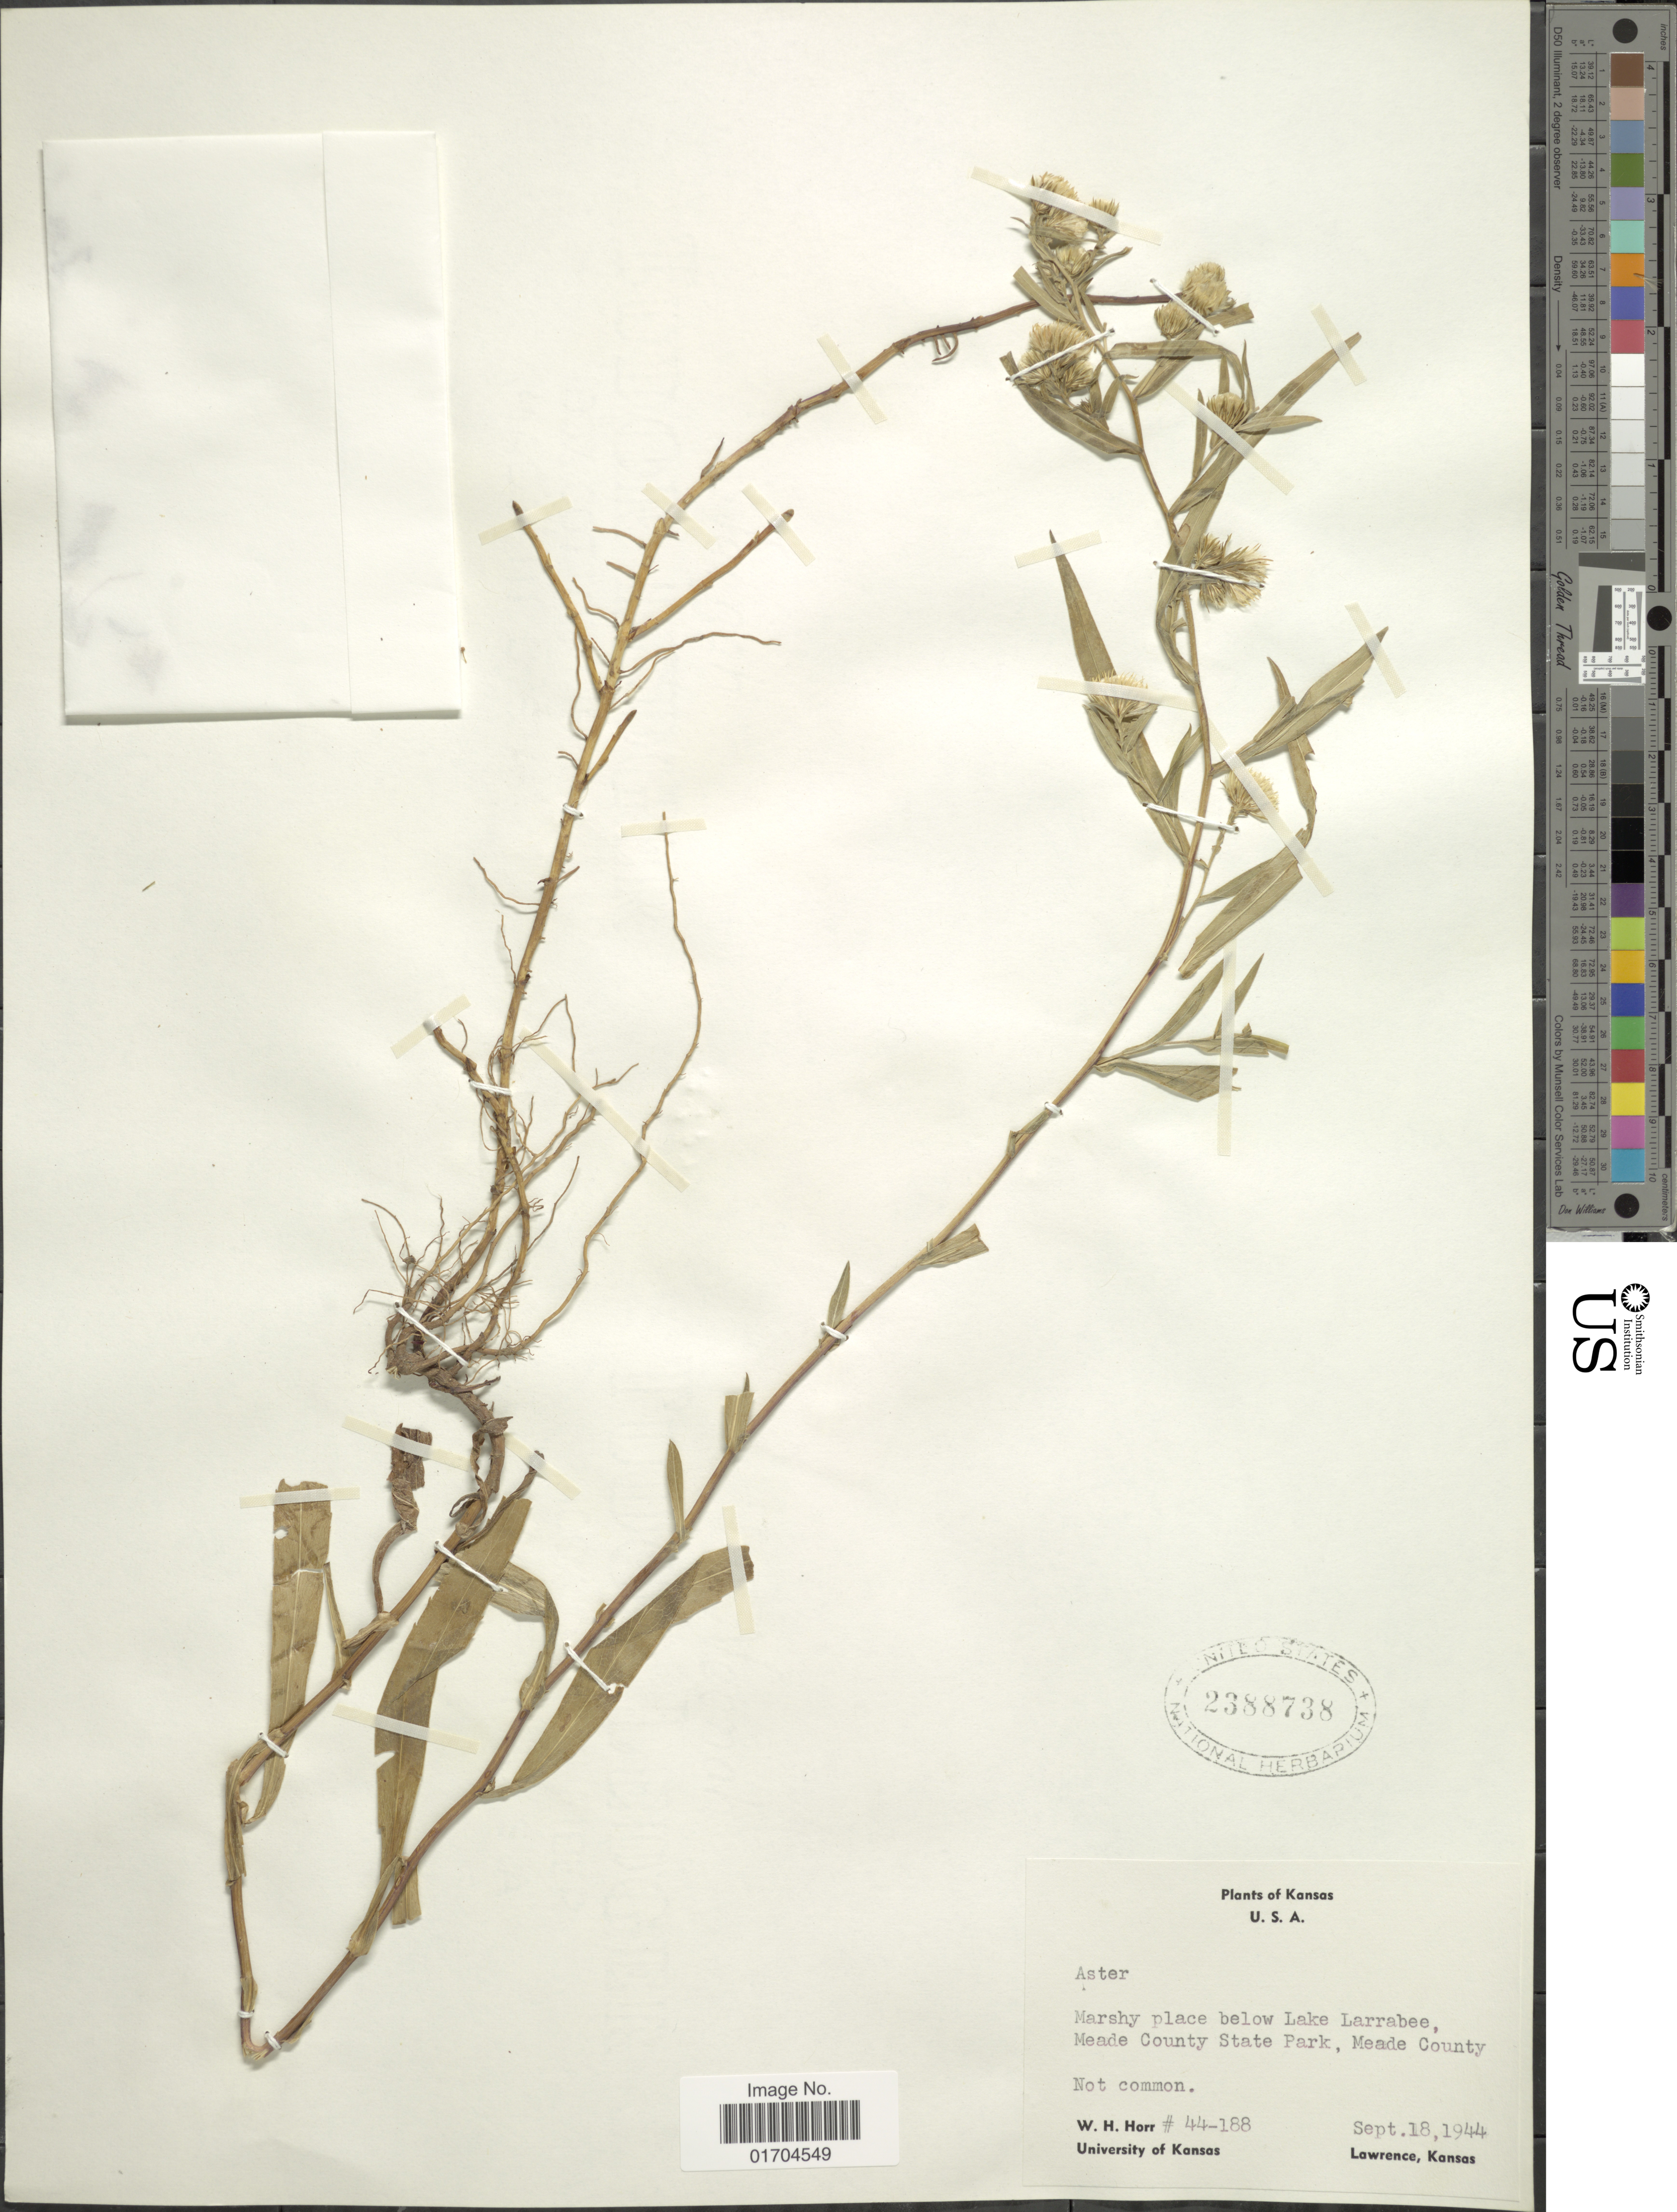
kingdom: Plantae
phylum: Tracheophyta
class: Magnoliopsida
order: Asterales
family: Asteraceae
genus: Symphyotrichum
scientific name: Symphyotrichum sp.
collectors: W. H. Horr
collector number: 44-188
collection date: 1944-09-18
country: United States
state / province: Kansas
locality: U.S.A. Marshy place below Lake Larrabee, Meade County State Park, Meade County.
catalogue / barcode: US 2388738